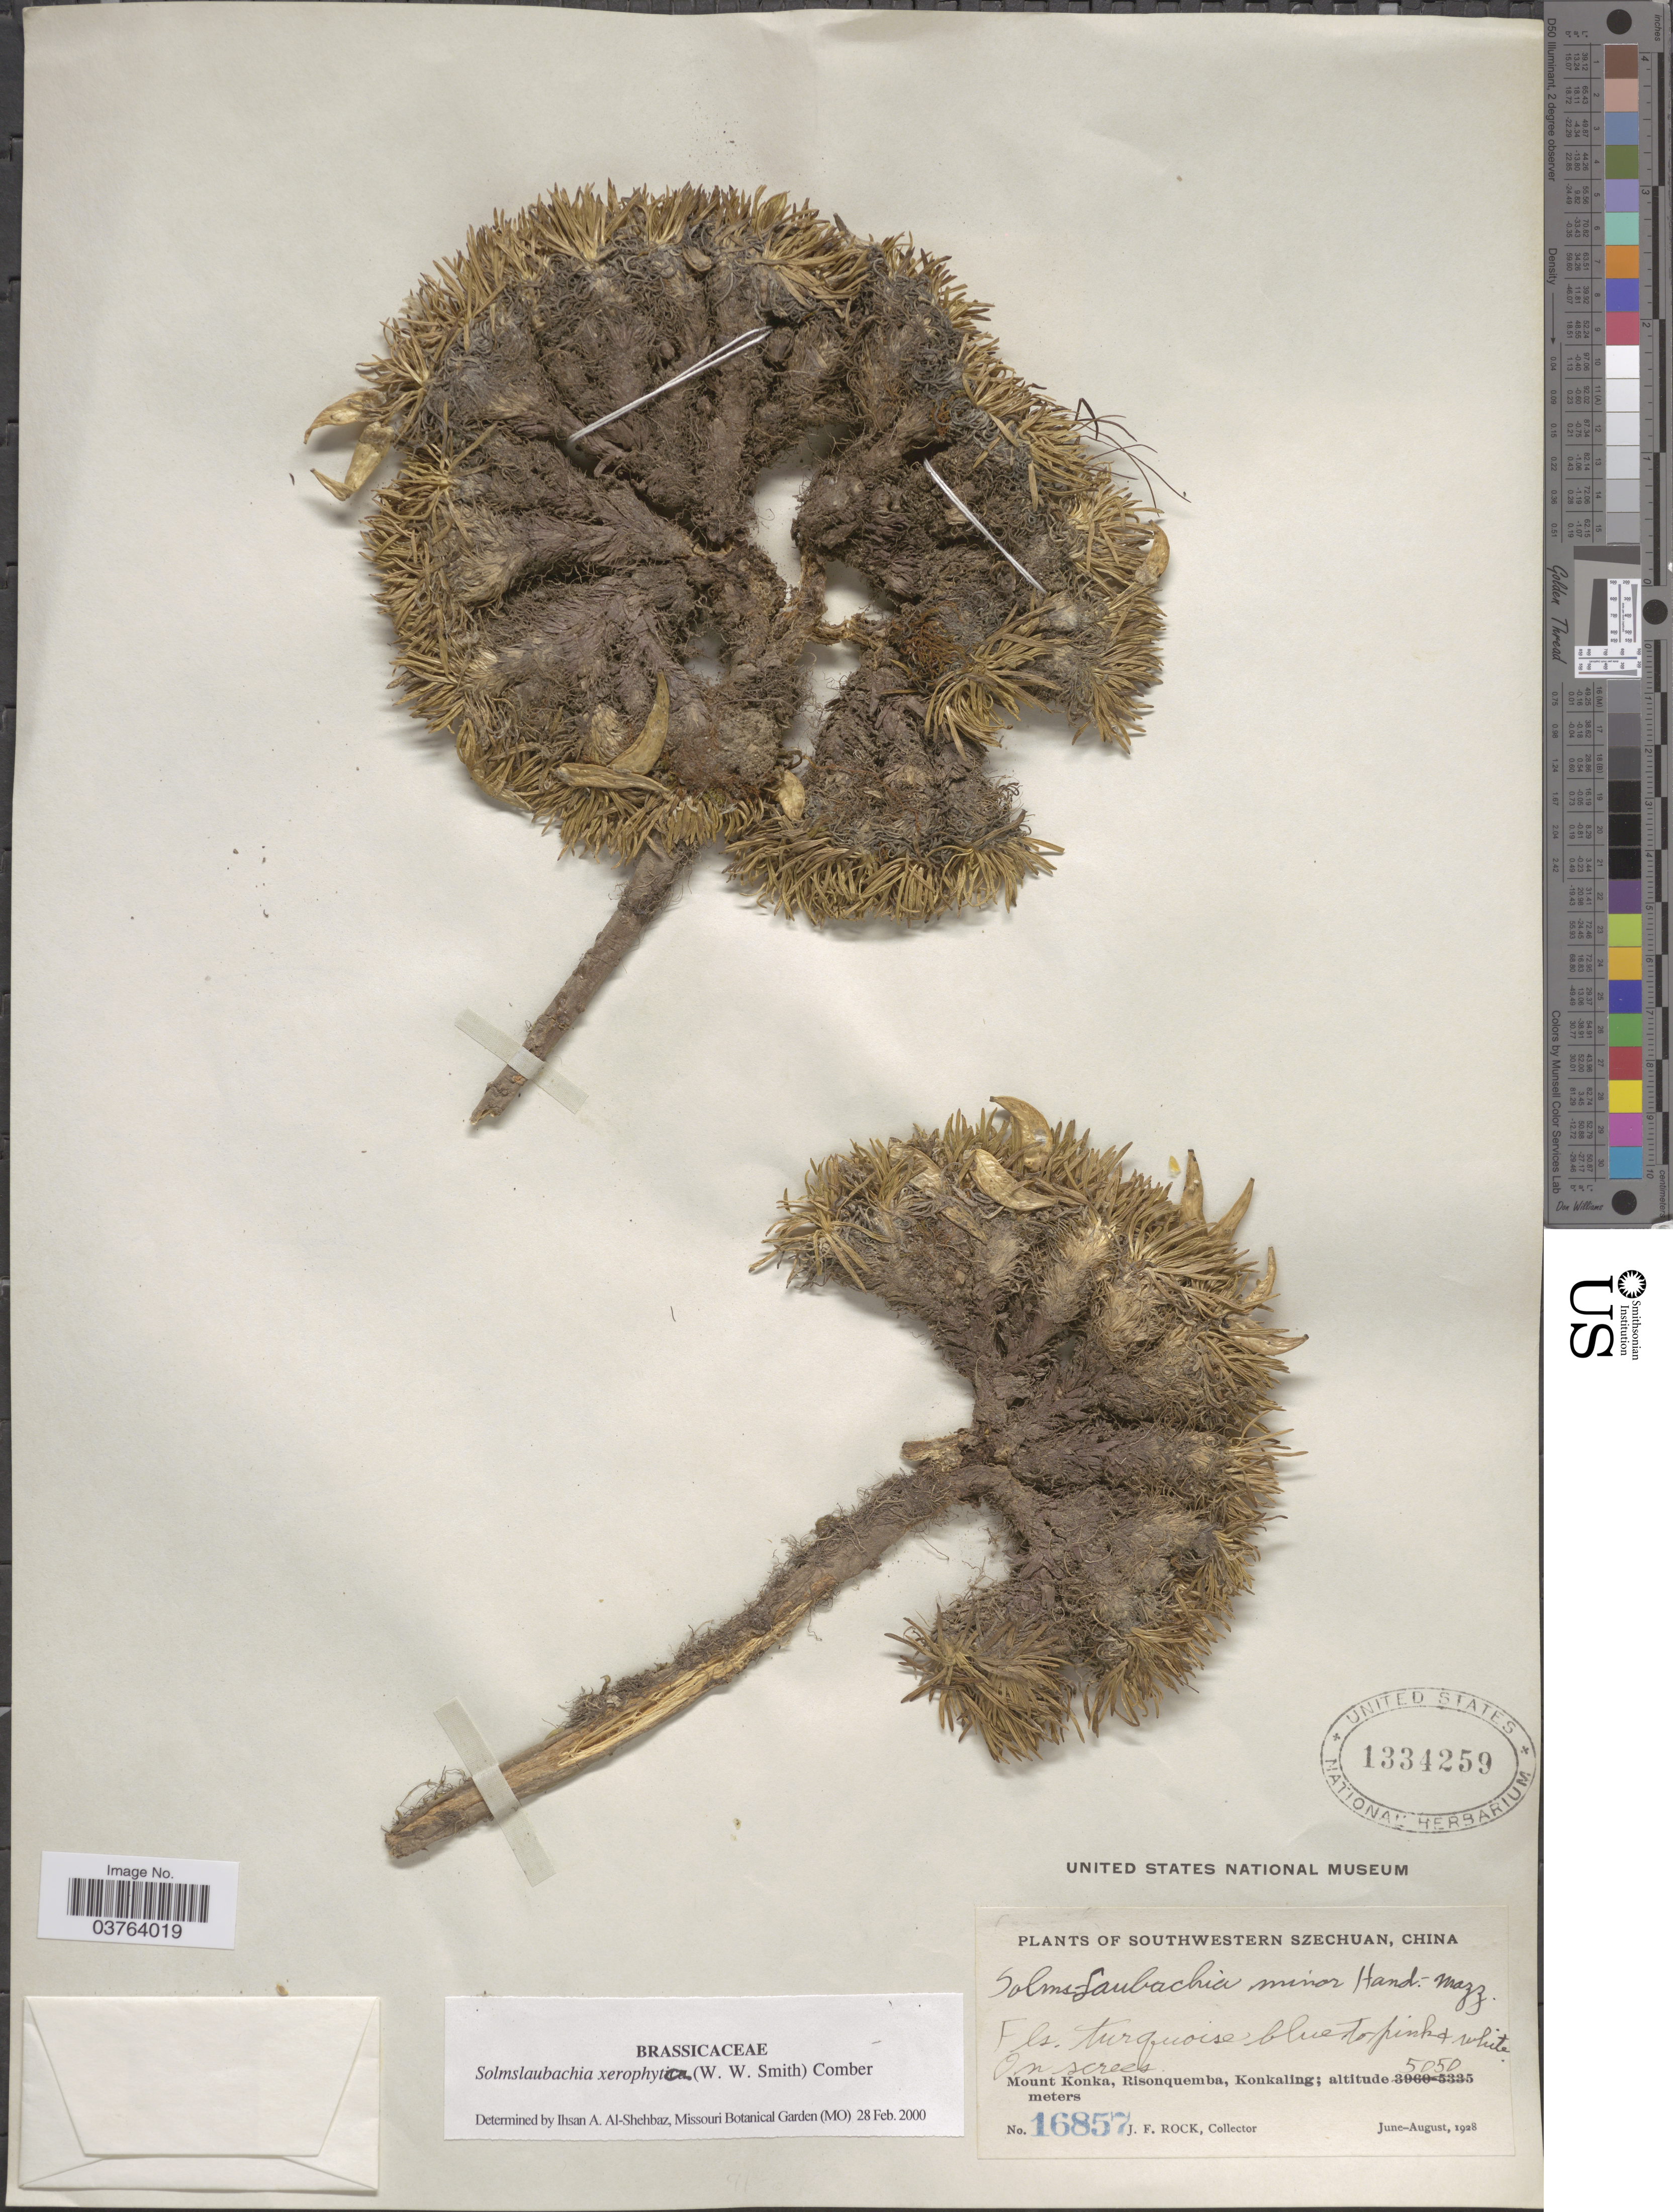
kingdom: Plantae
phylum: Tracheophyta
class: Magnoliopsida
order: Brassicales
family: Brassicaceae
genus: Solms-Laubachia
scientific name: Solms-laubachia xerophyta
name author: (W.W. Sm.) H.F. Comber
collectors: J. Rock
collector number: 16857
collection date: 1928-06/1928-08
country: China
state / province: Sichuan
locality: Southwestern Szechuan. Mount Konka, Risonquemba, Konkaling.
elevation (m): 5050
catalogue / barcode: US 1334259